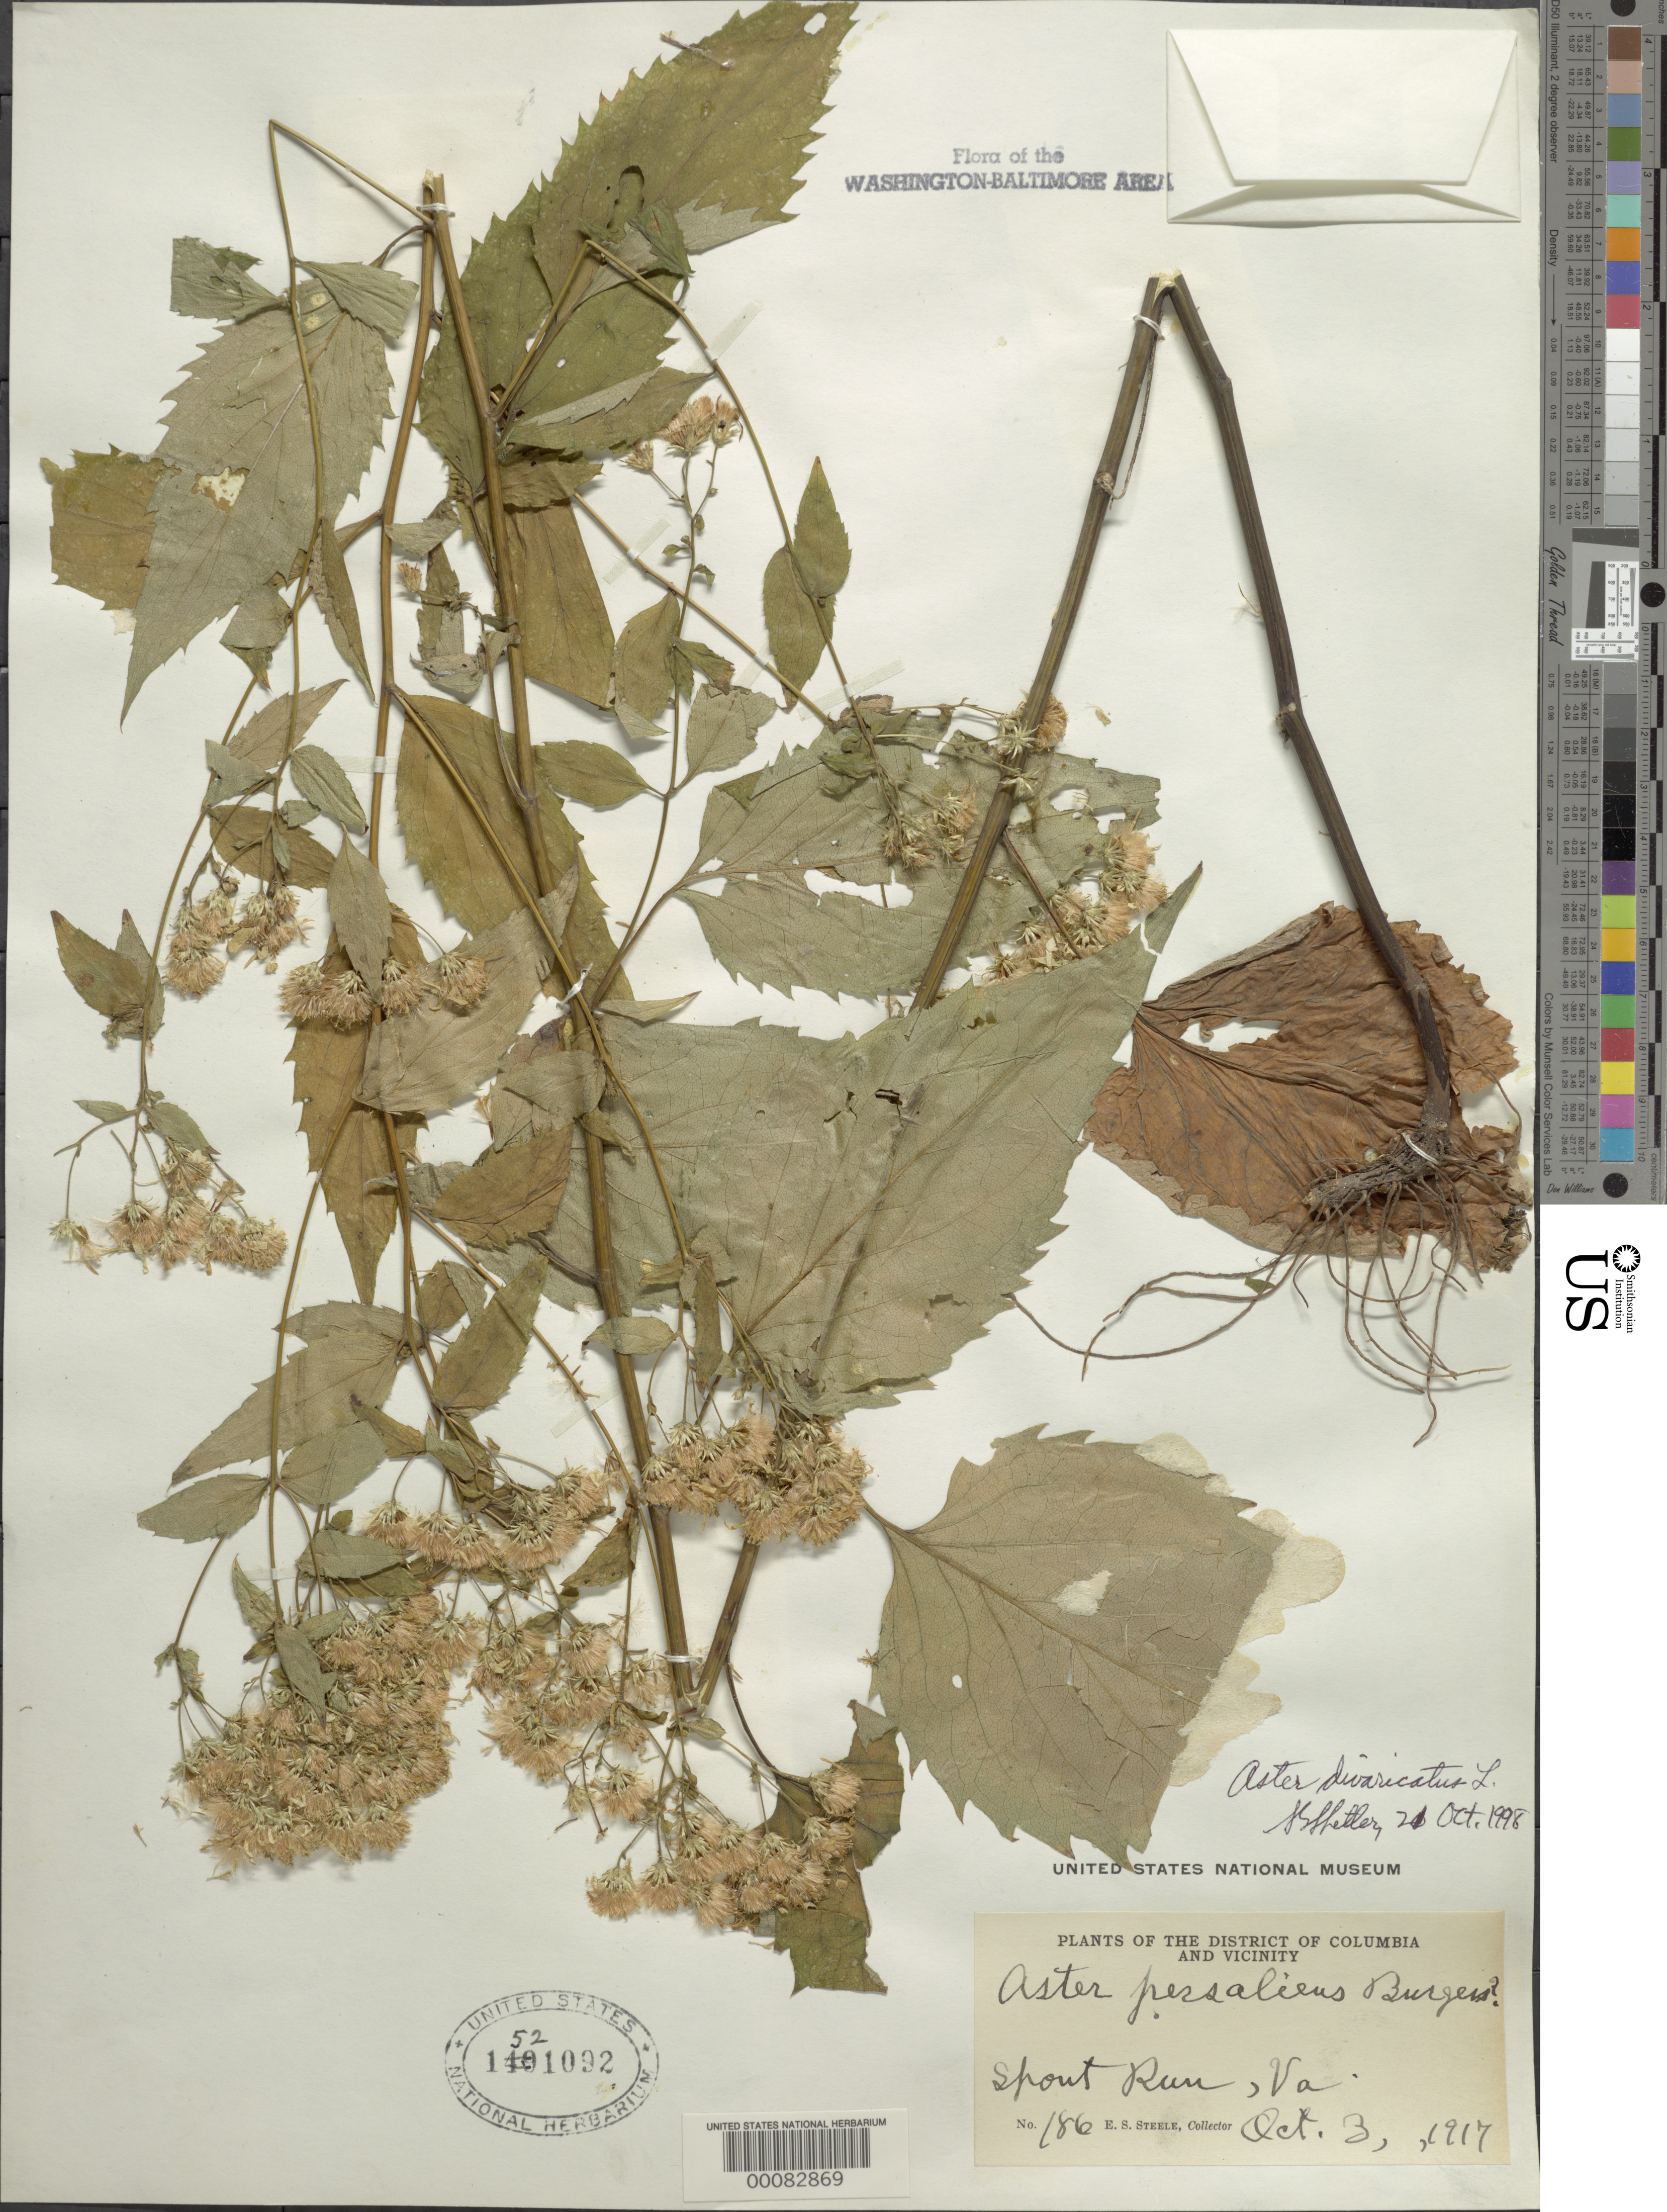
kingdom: Plantae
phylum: Tracheophyta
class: Magnoliopsida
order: Asterales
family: Asteraceae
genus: Eurybia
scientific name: Eurybia divaricata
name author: (L.) G.L. Nesom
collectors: E. Steele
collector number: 186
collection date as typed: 03 Oct 1917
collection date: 1917-10-03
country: United States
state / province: Virginia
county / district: Fairfax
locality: Spout Run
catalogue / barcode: US 1521092